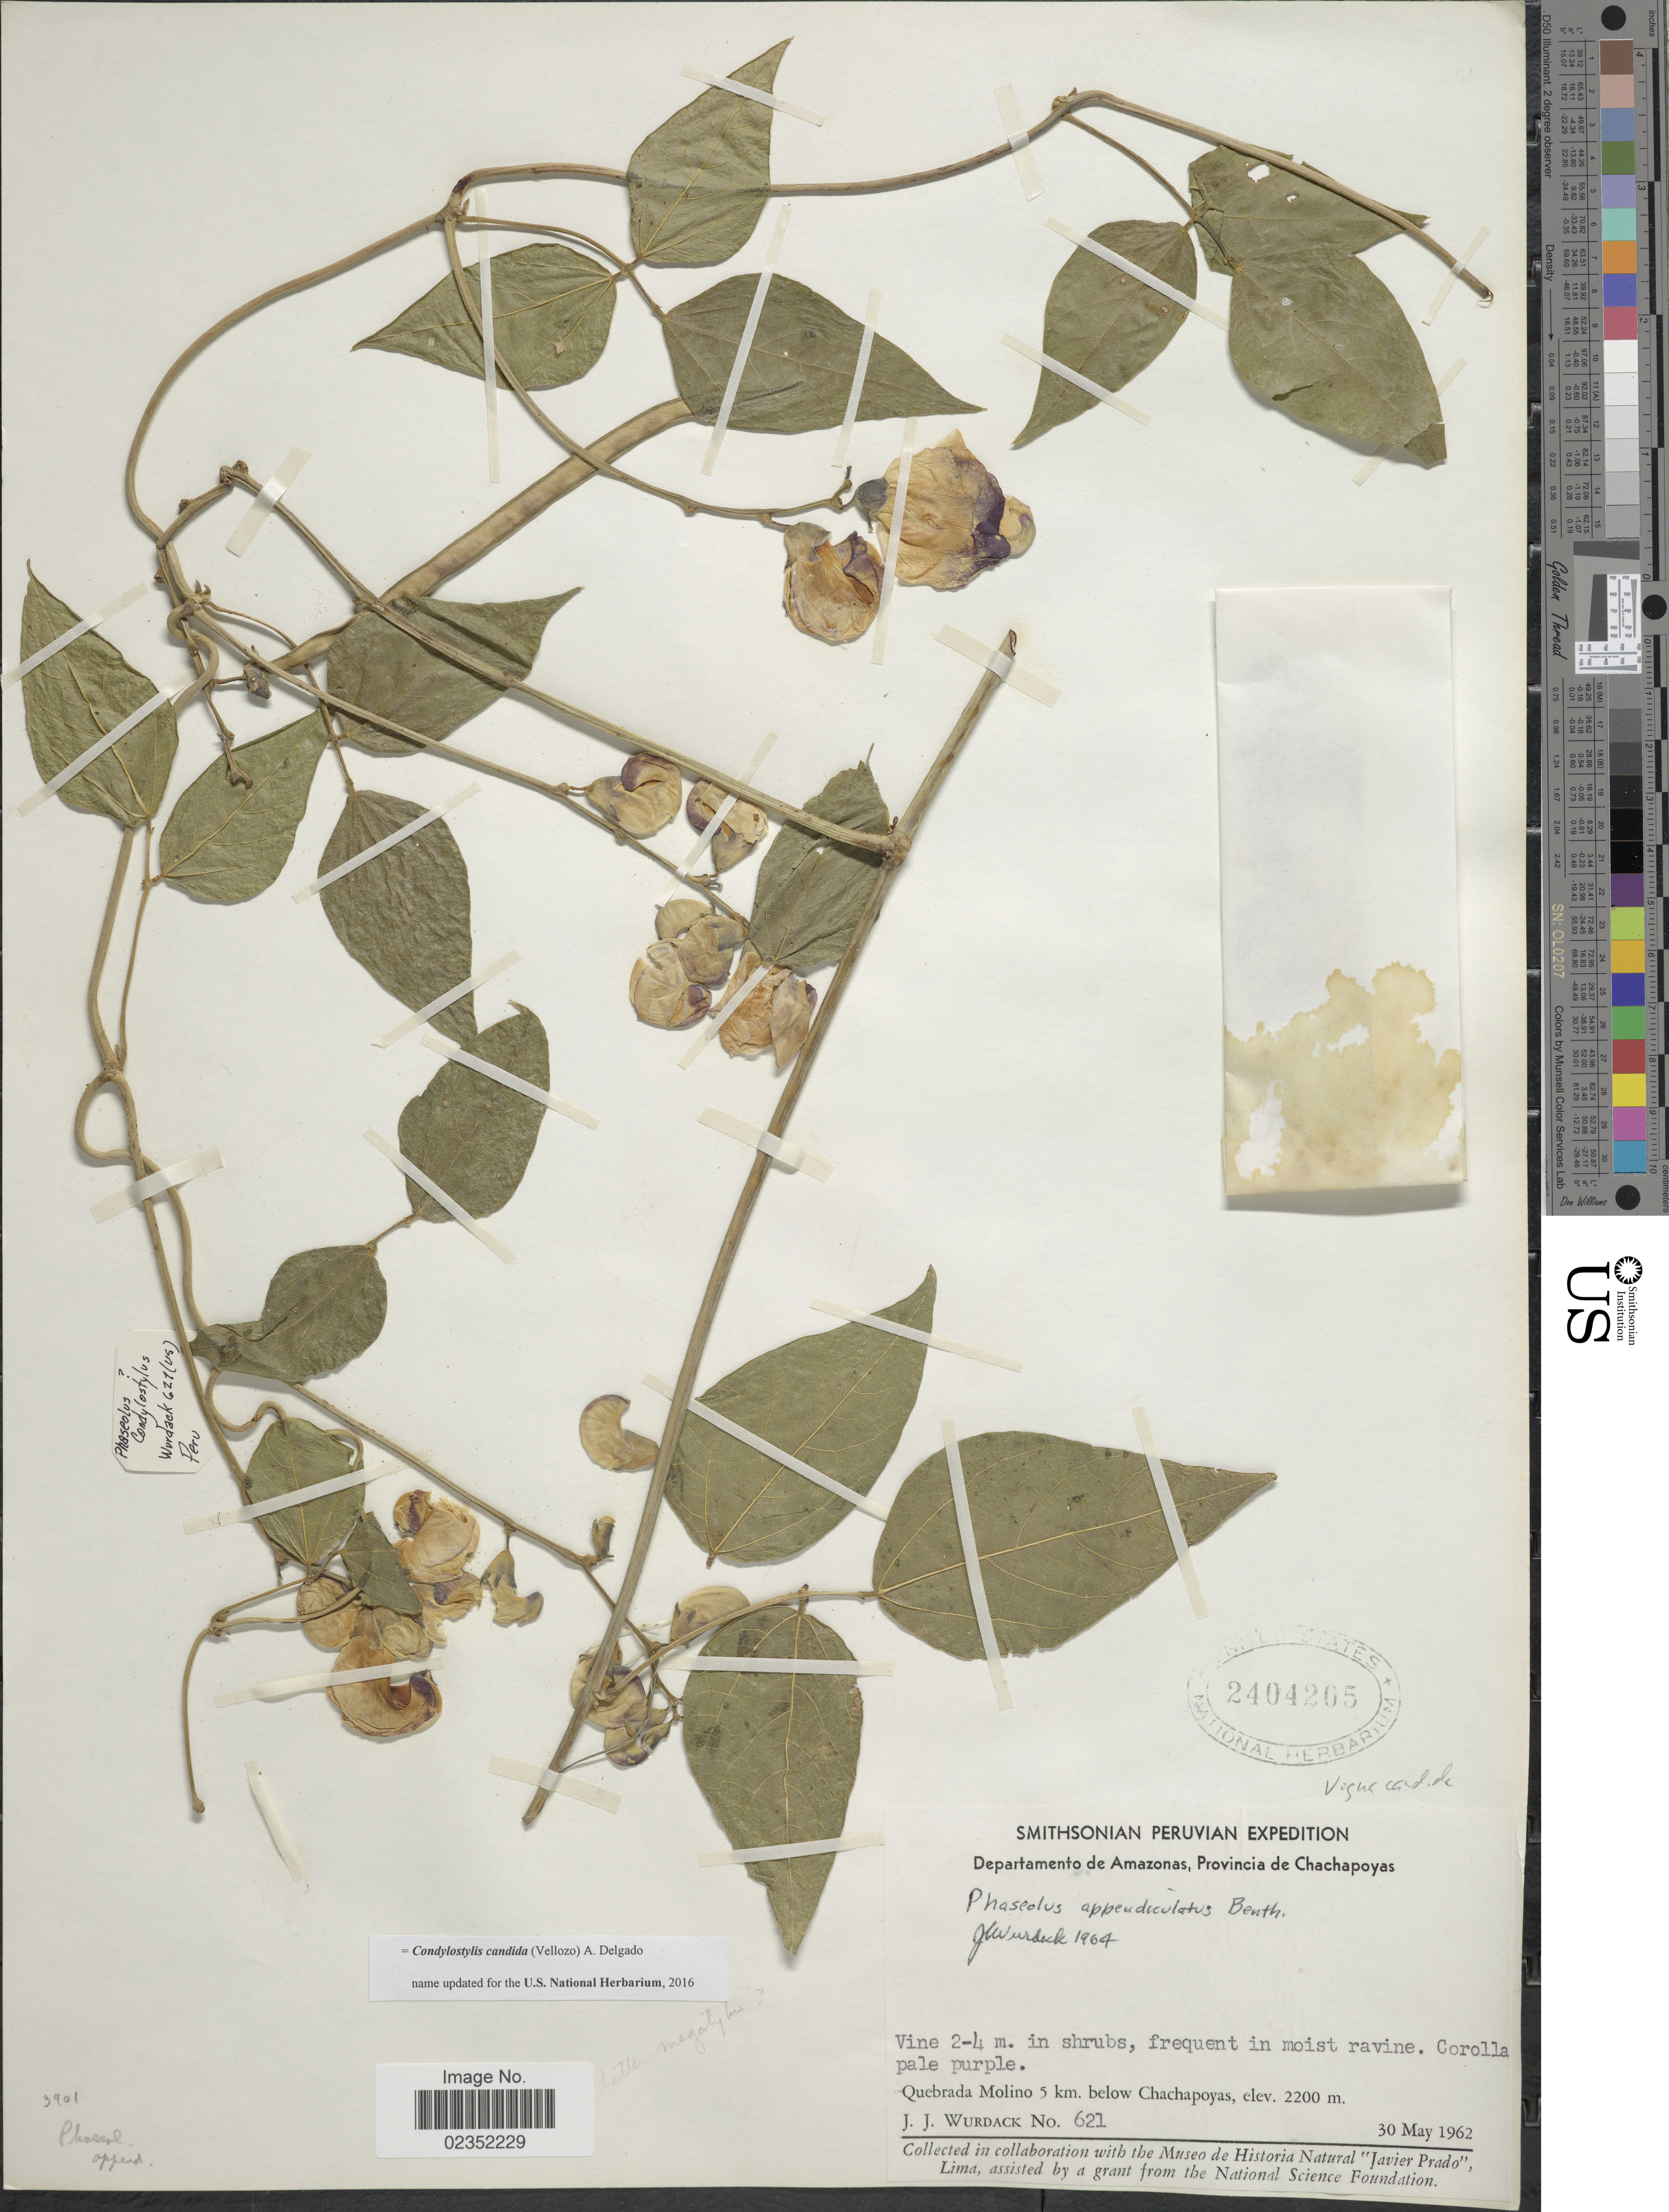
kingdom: Plantae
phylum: Tracheophyta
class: Magnoliopsida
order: Fabales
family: Fabaceae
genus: Condylostylis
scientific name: Condylostylis candida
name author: (Vell.) A. Delgado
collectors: J. J. Wurdack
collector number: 621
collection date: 1962-05-30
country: Peru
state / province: Amazonas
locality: Departamento de Amazonas, Provincia de Chachapoyas. Quebrada Molino 5 km. below Chachapoyas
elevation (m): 2200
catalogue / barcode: US 2404205